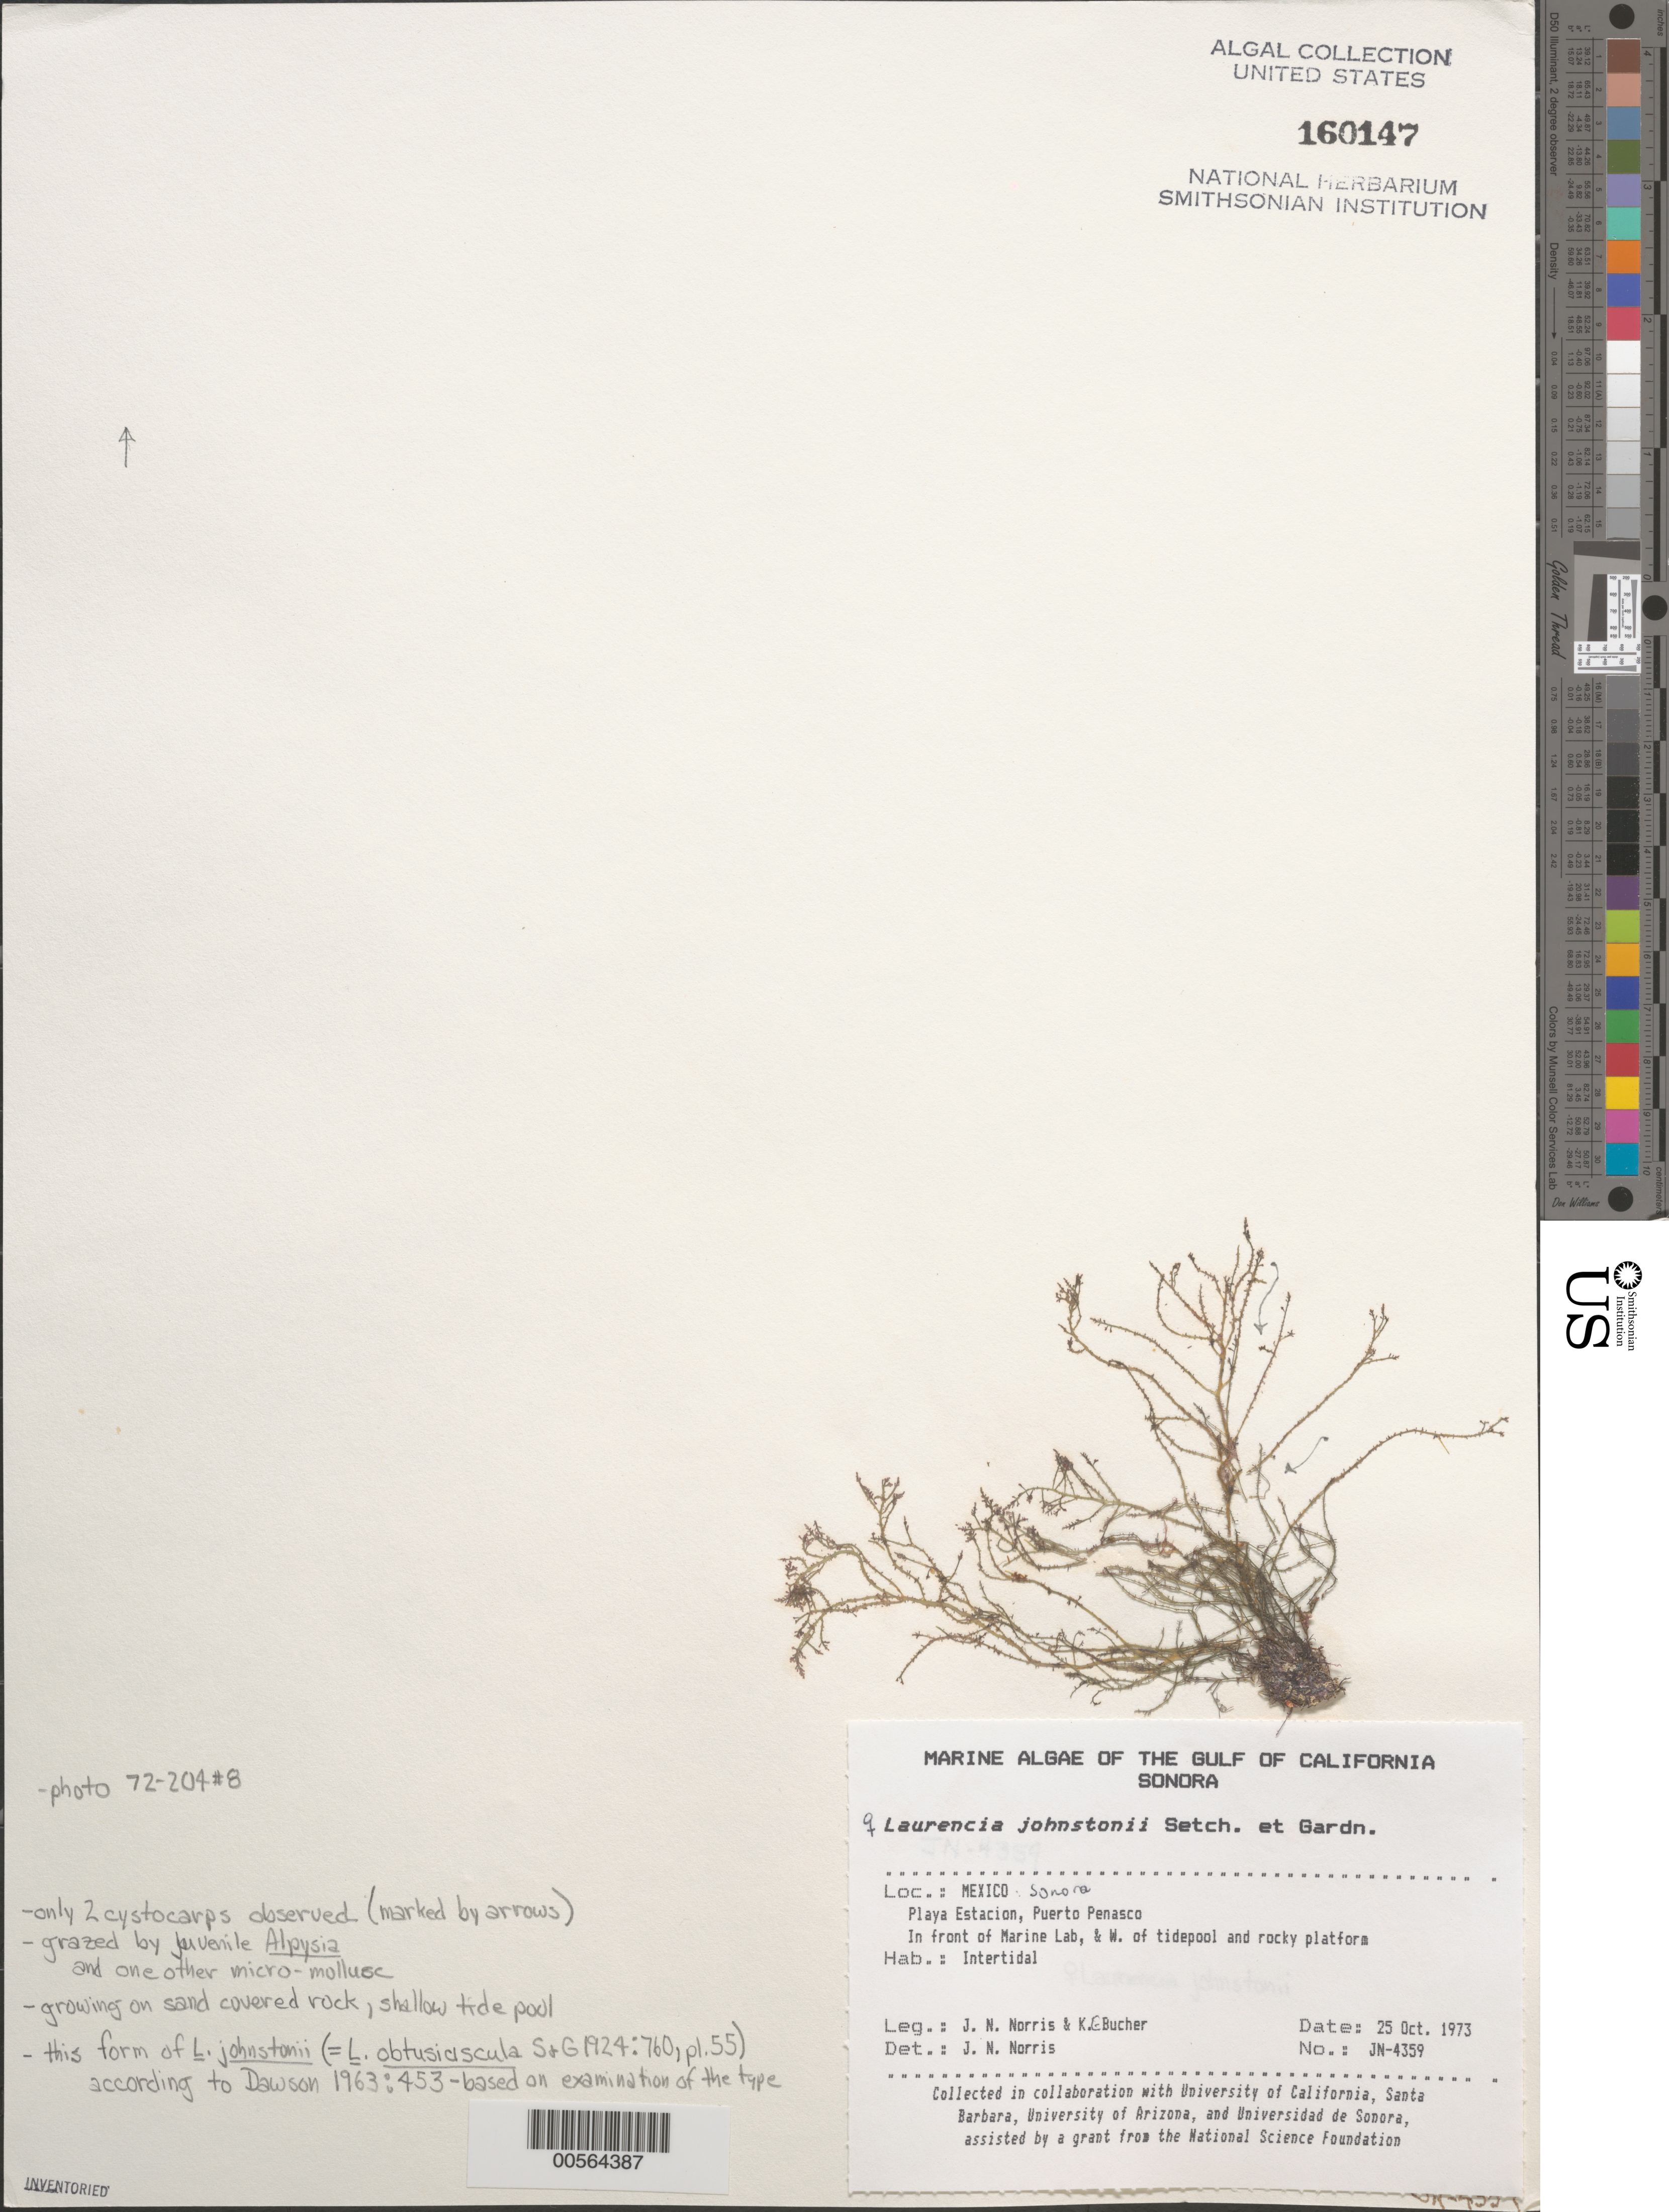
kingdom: Plantae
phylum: Rhodophyta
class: Florideophyceae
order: Ceramiales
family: Rhodomelaceae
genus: Laurencia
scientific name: Laurencia johnstonii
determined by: Norris, James N.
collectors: J. N. Norris & K. E. Bucher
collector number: JN-4359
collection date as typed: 25 Oct 1973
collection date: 1973-10-25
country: Mexico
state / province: Sonora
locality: Playa Estacion, Puerto Penasco, marine laboratory station shore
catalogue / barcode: US 160147